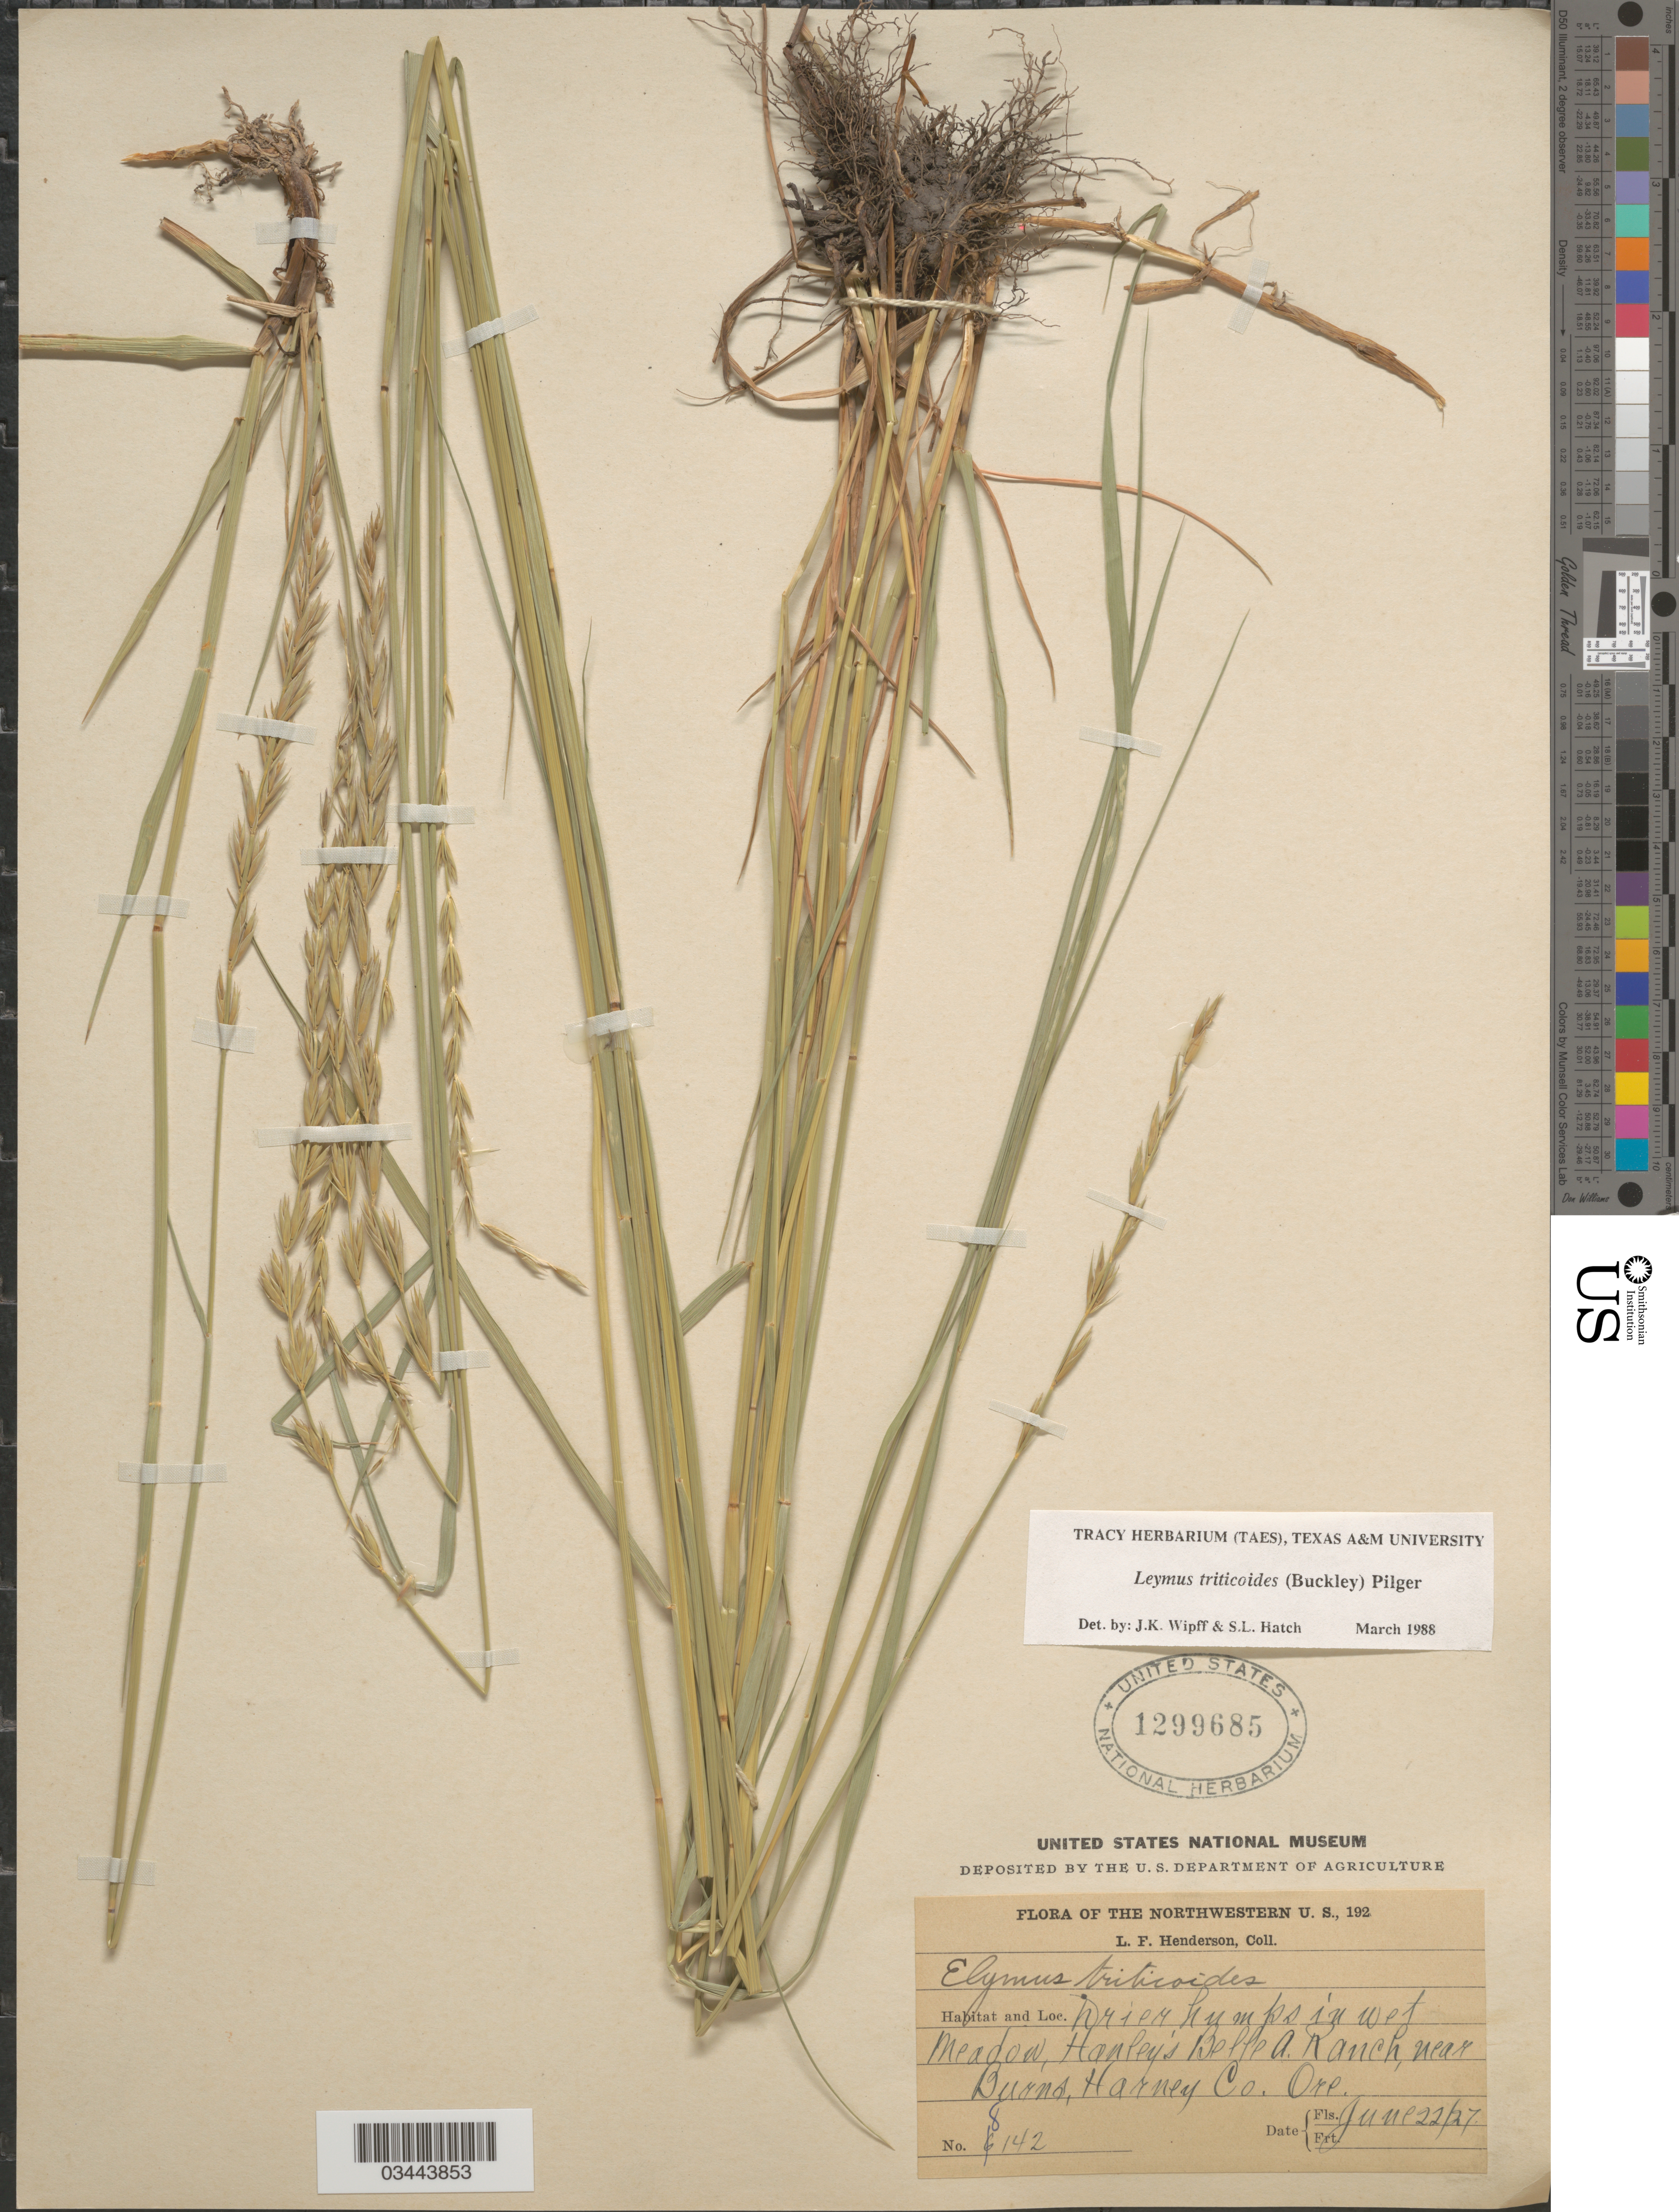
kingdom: Plantae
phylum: Tracheophyta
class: Liliopsida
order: Poales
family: Poaceae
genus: Leymus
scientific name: Leymus triticoides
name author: (Buckley) Pilg.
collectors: L. Henderson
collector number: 8142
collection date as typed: Transcribed d/m/y: 22/6/27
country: United States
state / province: Oregon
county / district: Harney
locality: The Northwestern U.S. Drier humps in wet meadow, Hanley's Belle A. Ranch, near Burns, Harney Co.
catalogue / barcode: US 1299685